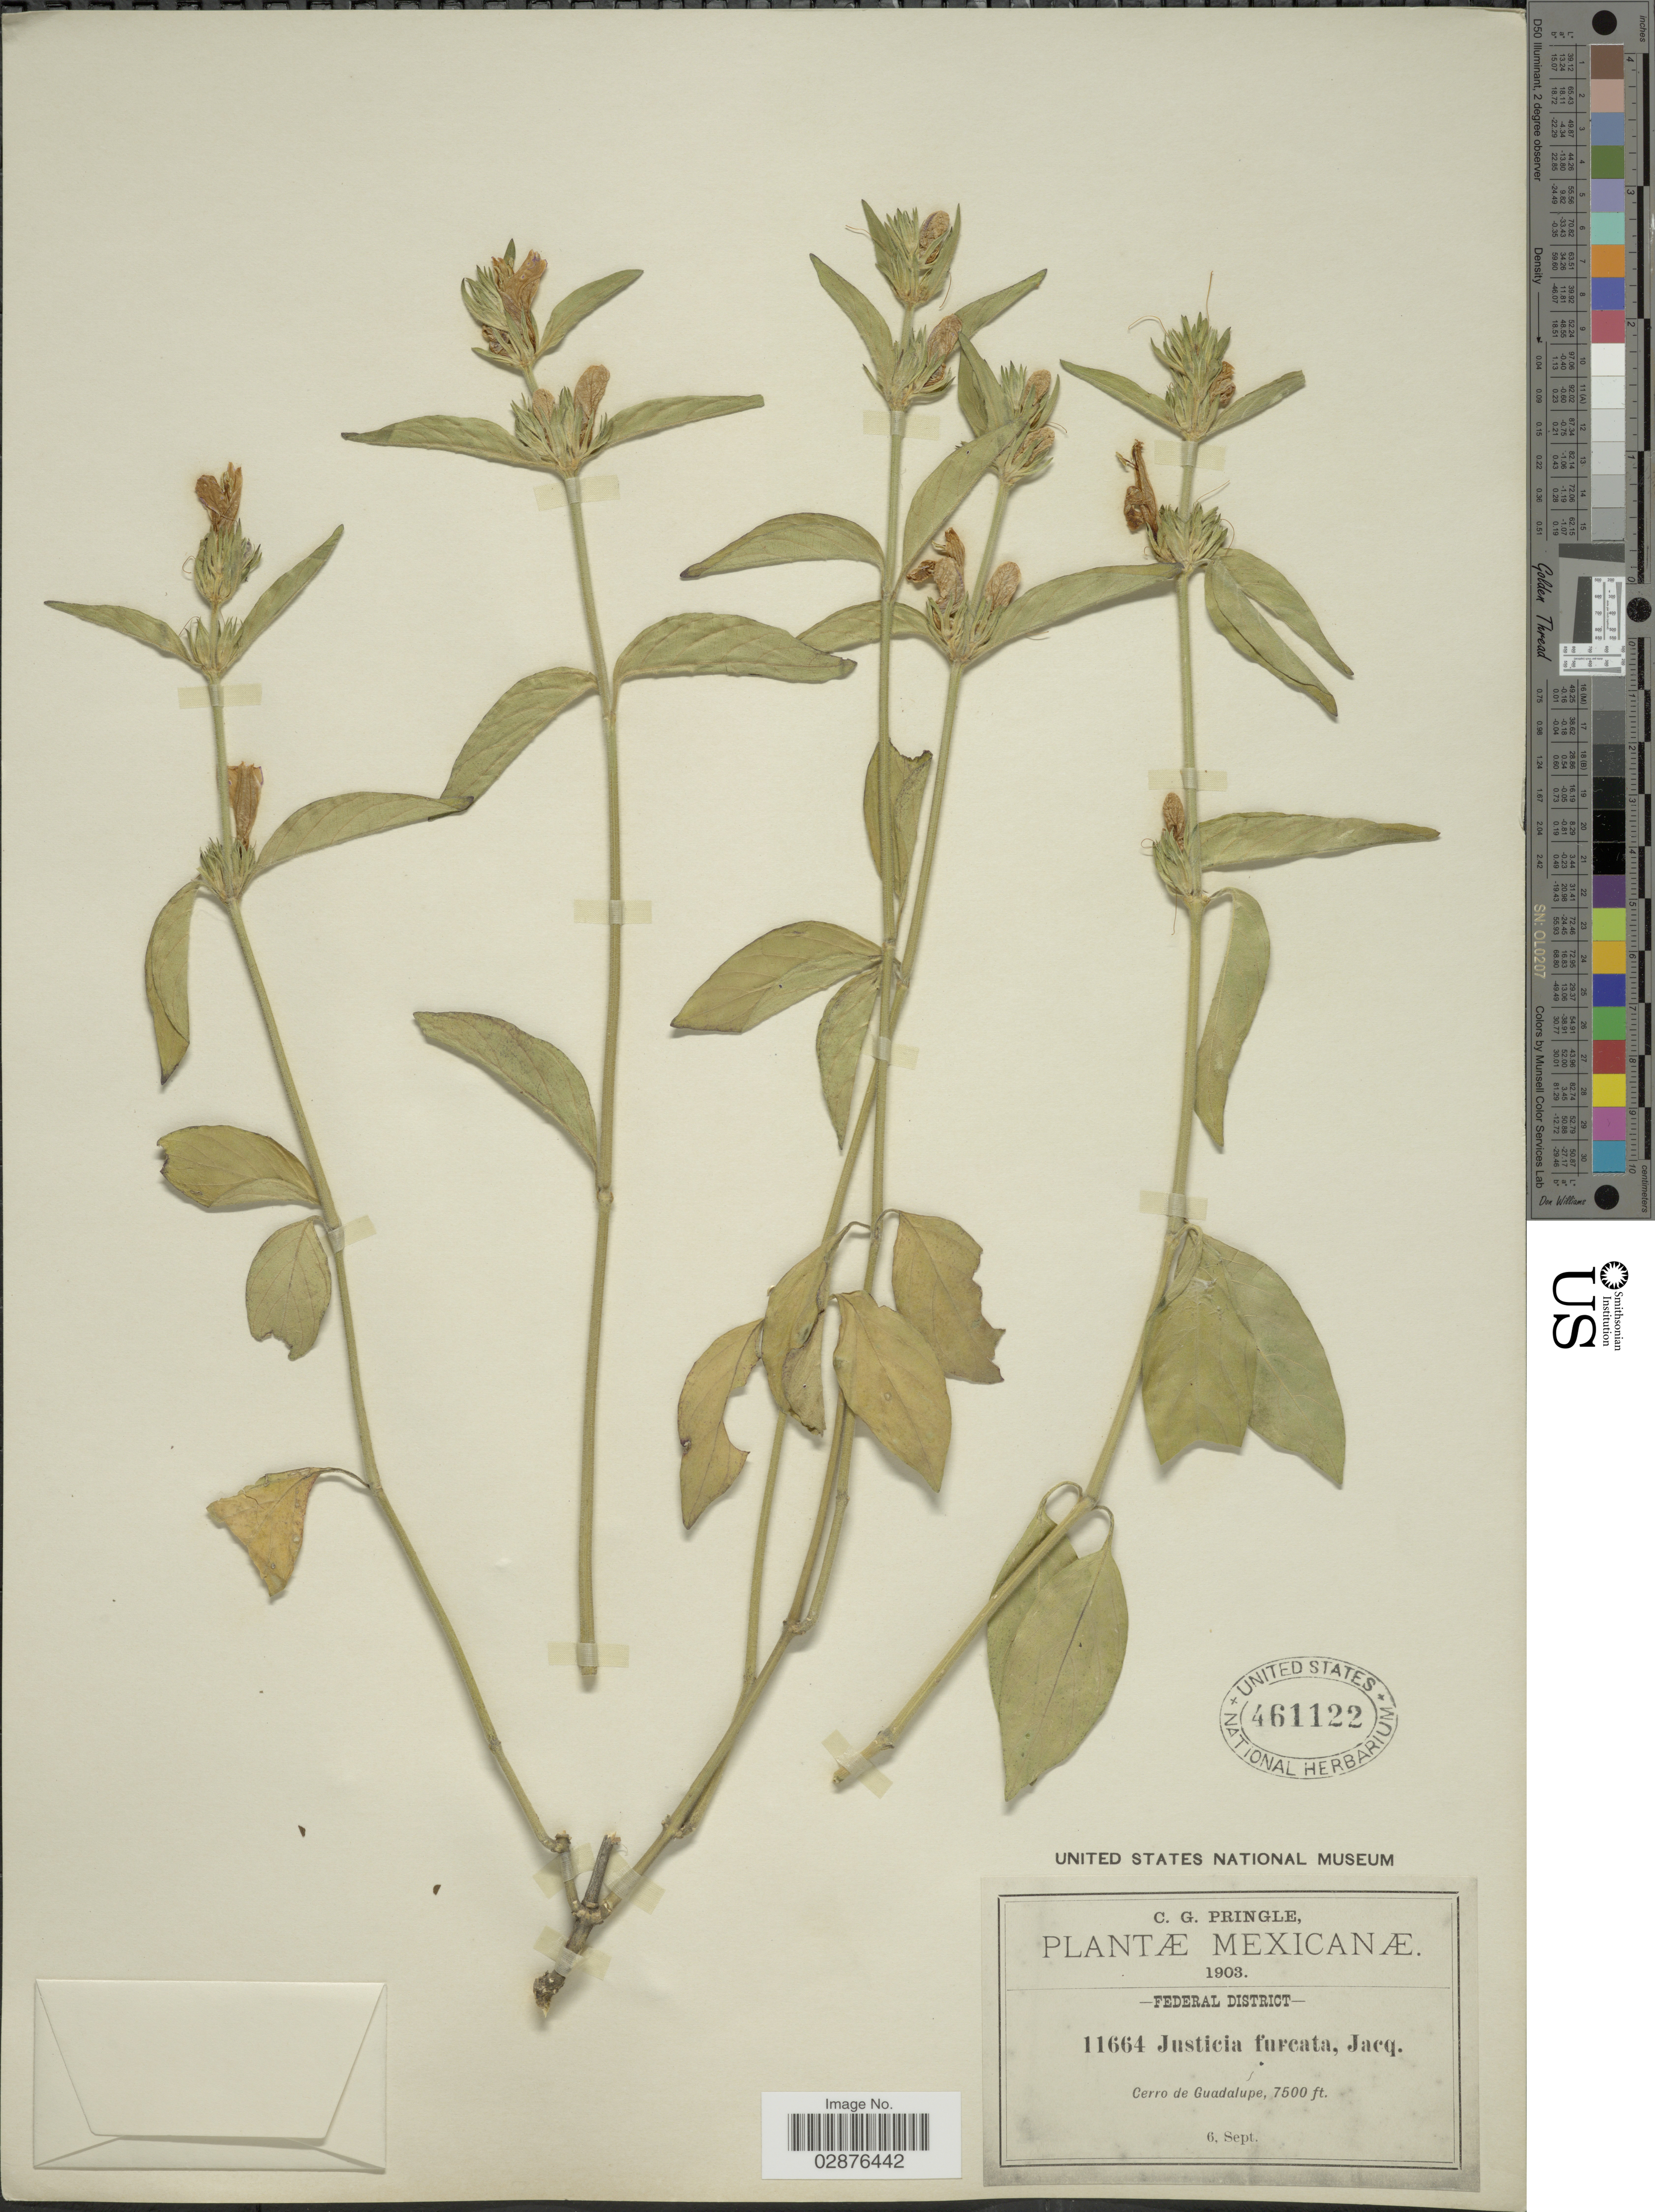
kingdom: Plantae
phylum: Tracheophyta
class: Magnoliopsida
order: Lamiales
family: Acanthaceae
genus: Justicia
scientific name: Justicia furcata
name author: Lam.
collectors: C. G. Pringle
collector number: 11664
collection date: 1903-09-06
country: Mexico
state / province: Distrito Federal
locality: Federal District. Cerro de Guadalupe.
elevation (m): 2286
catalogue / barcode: US 461122